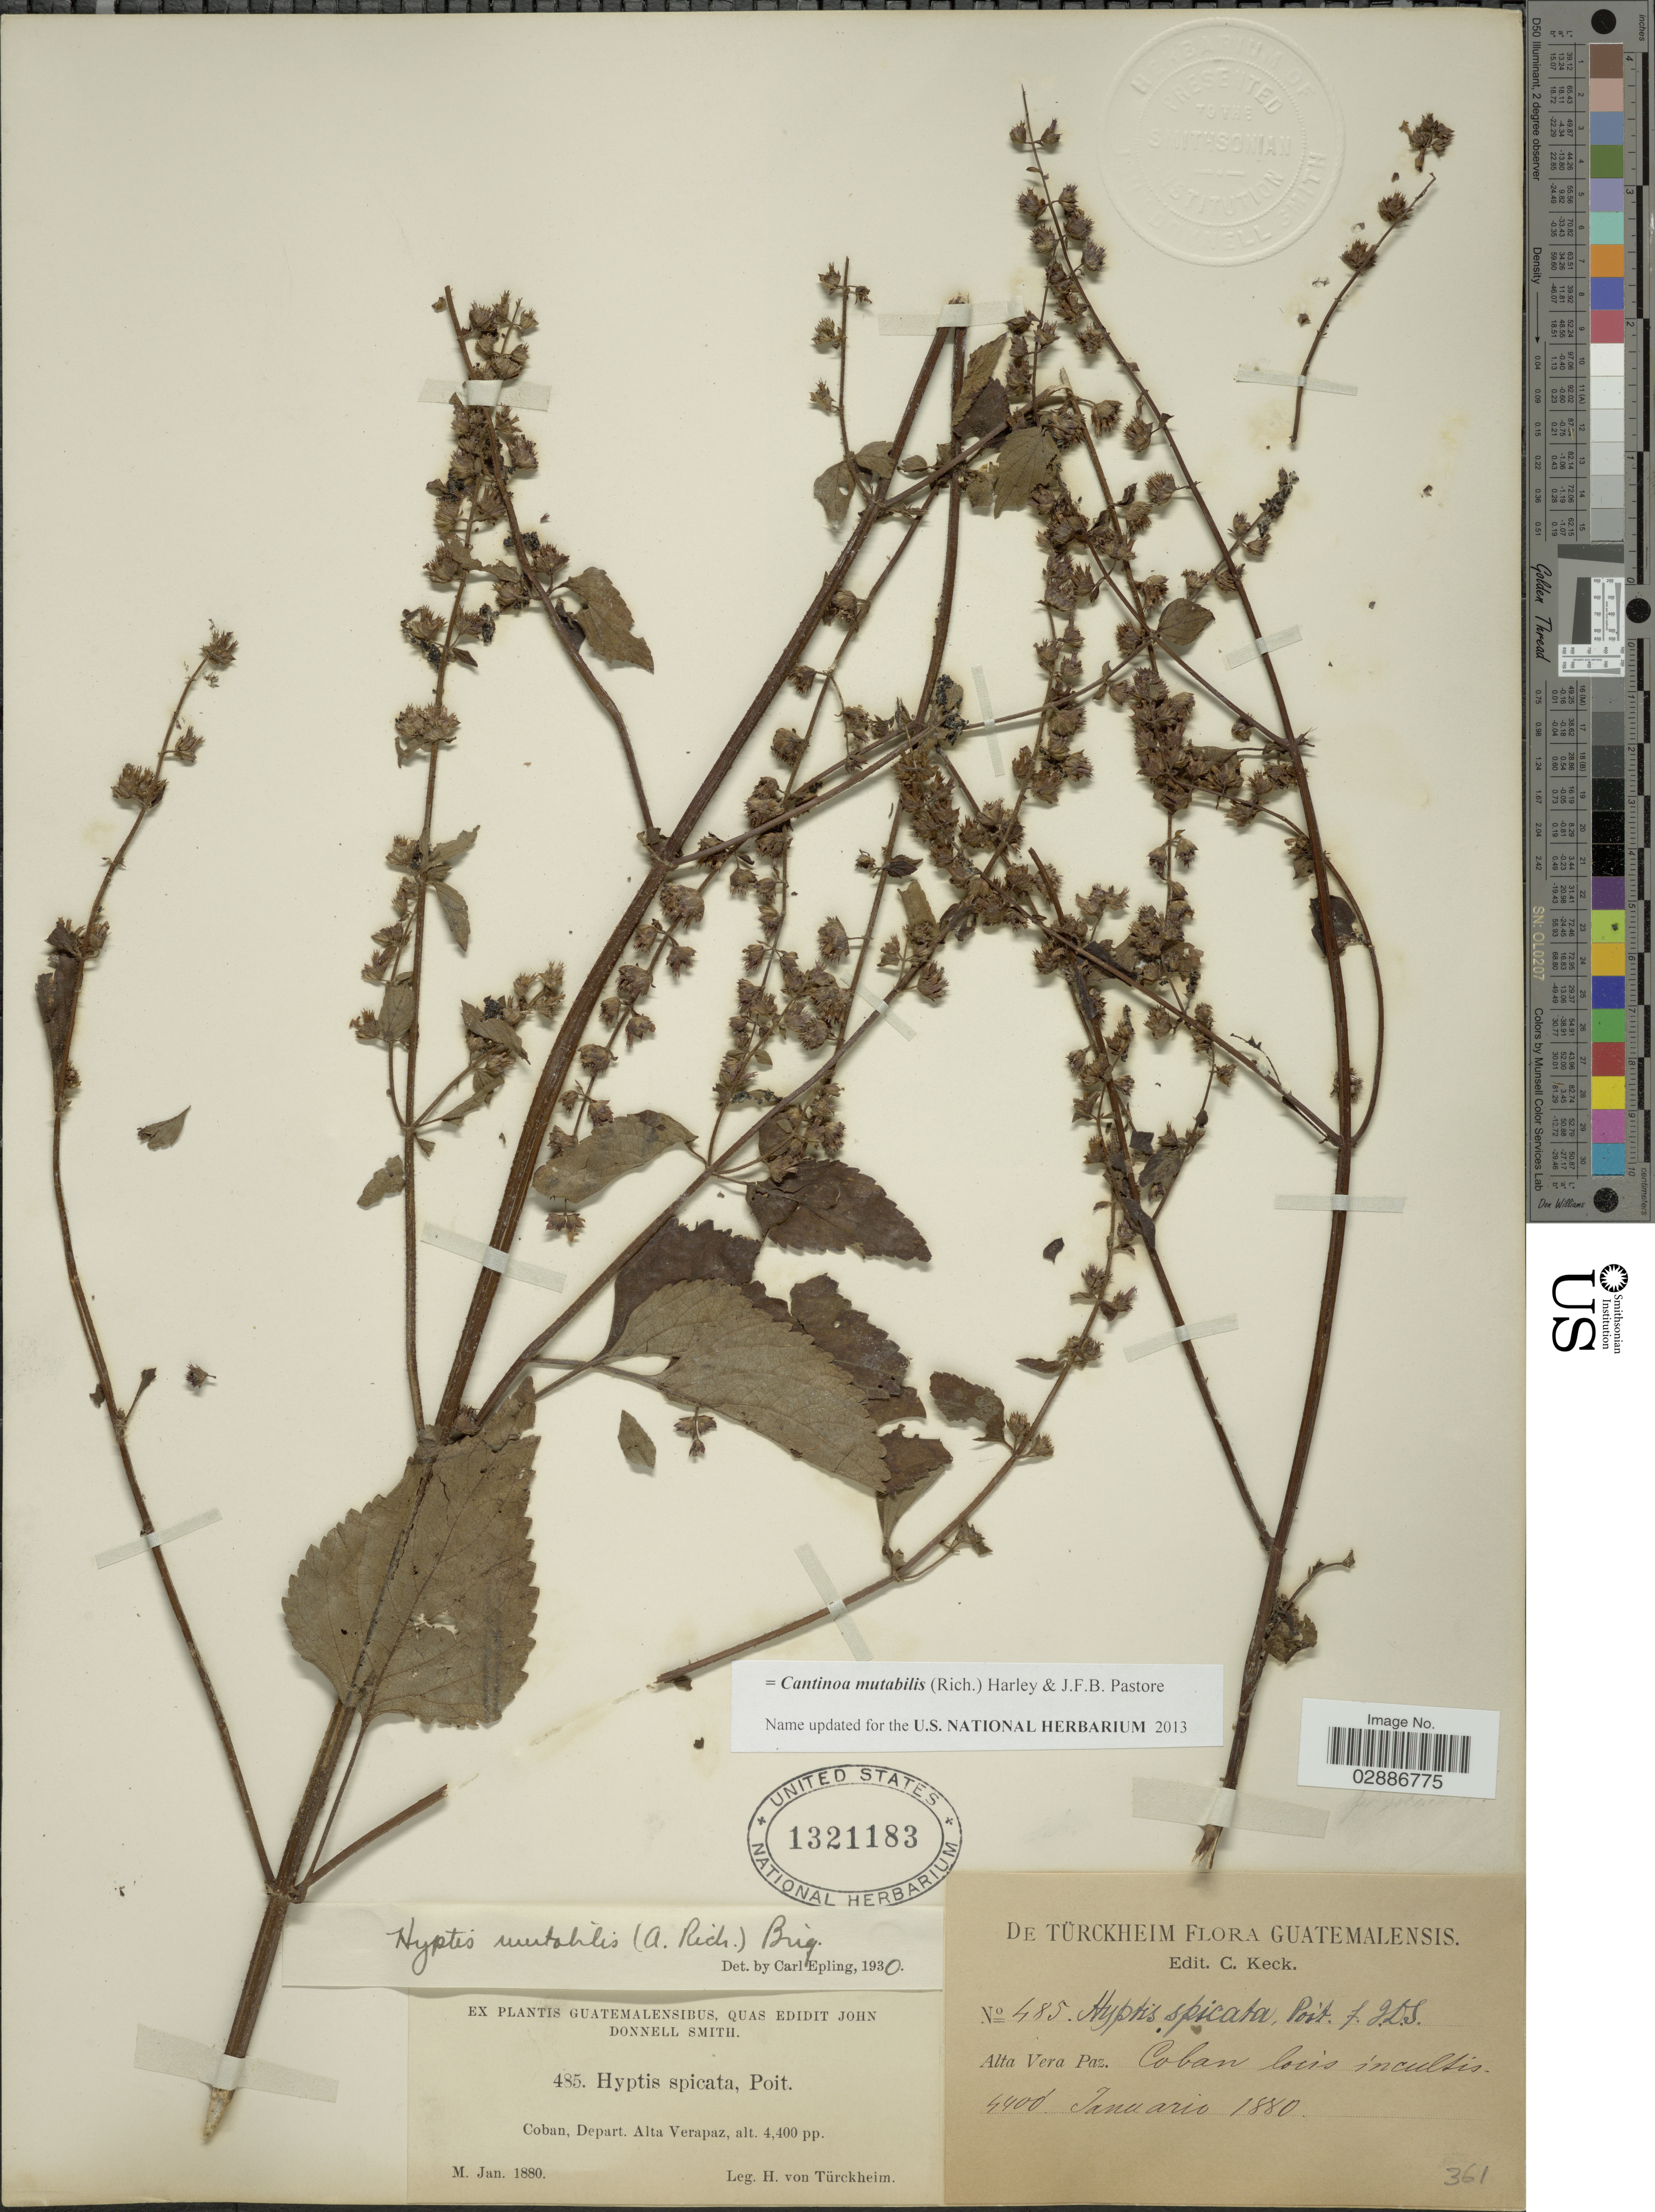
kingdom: Plantae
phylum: Tracheophyta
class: Magnoliopsida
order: Lamiales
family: Lamiaceae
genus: Cantinoa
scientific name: Cantinoa mutabilis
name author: (Rich.) Harley & J.F.B. Pastore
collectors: H. von Türckheim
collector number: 485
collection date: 1880-01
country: Guatemala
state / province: Alta Verapaz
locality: Coban, Depart. Alta Verapaz.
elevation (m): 1341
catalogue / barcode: US 1321183